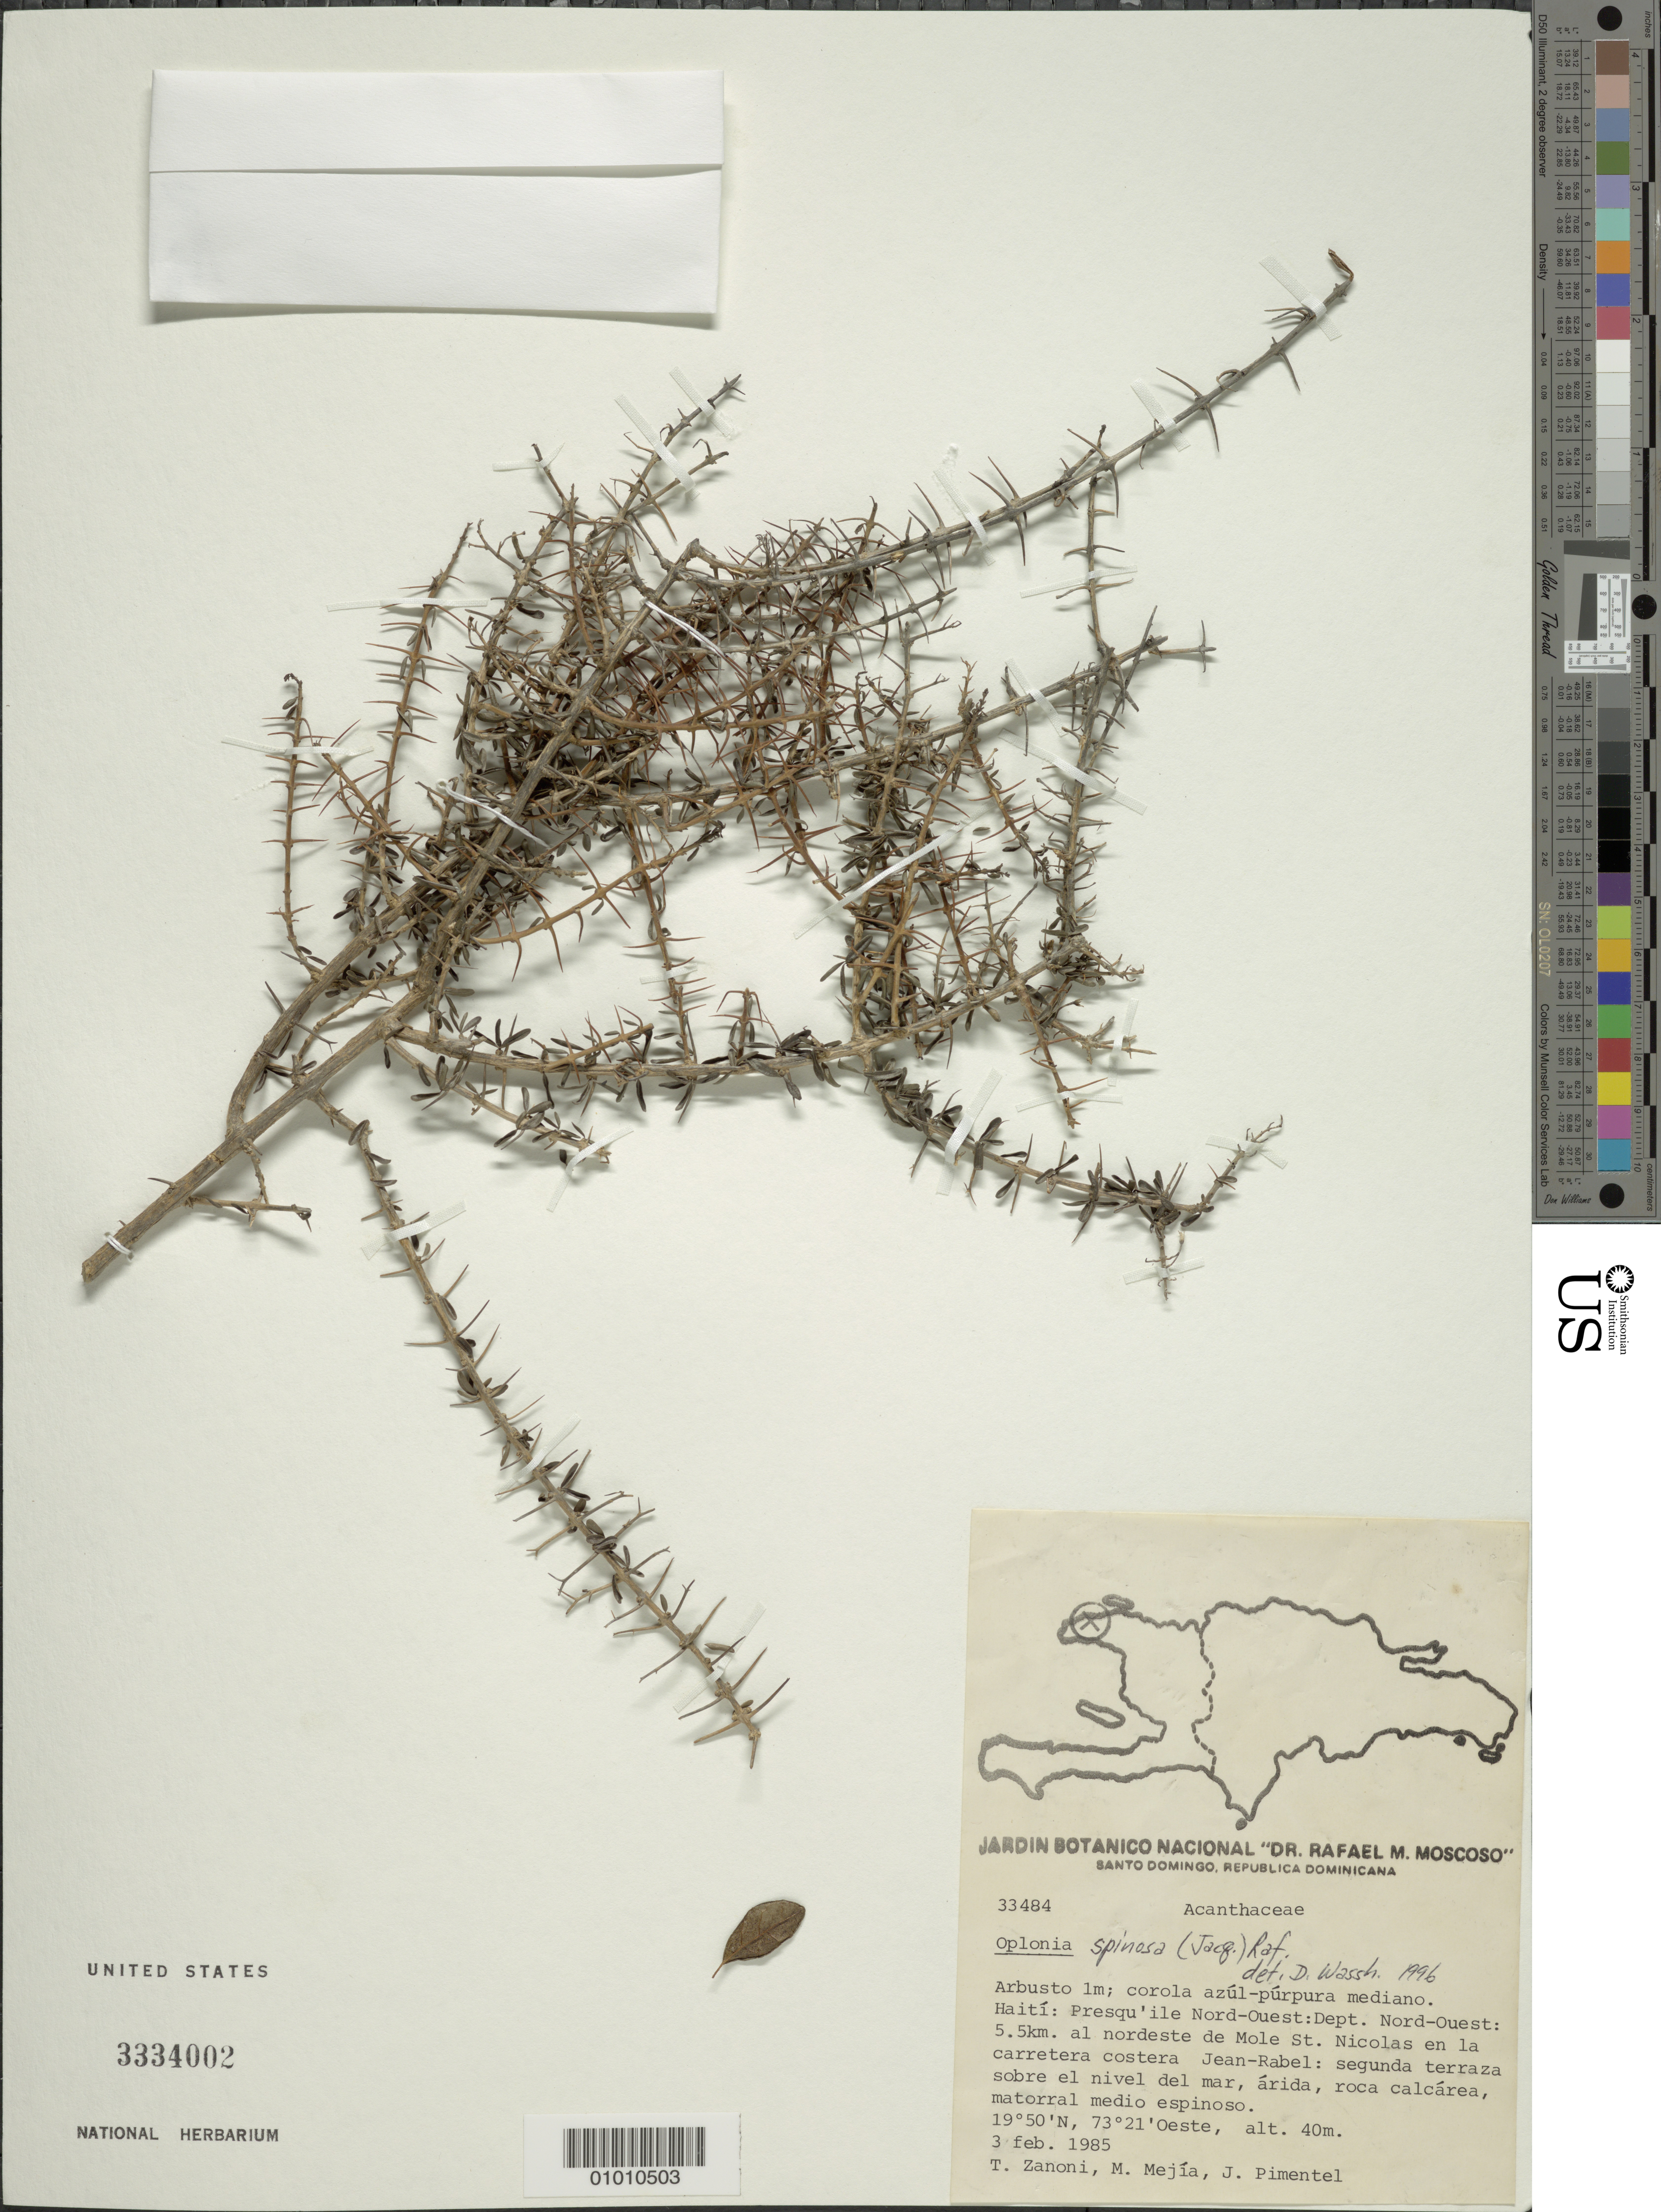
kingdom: Plantae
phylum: Tracheophyta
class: Magnoliopsida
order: Lamiales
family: Acanthaceae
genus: Oplonia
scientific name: Oplonia spinosa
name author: Raf.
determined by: Wasshausen, Dieter C., (BOT), Smithsonian Institution - National Museum of Natural History (UNITED STATES)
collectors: T. A. Zanoni, M. Mejia & J. Pimentel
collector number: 33484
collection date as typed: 03 Feb 1985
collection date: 1985-02-03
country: Dominican Republic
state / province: Nord Ouest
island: Hispaniola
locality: Presqu'ile du Nord Ouest, 5.5 km al nordeste de Móle St. Nicolas en la carretera costera a Jean-Rabel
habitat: Segunda terraza sobre el nivel del mar, árida, roca calcárea, matorral medio espinoso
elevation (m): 40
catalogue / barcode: US 3334002